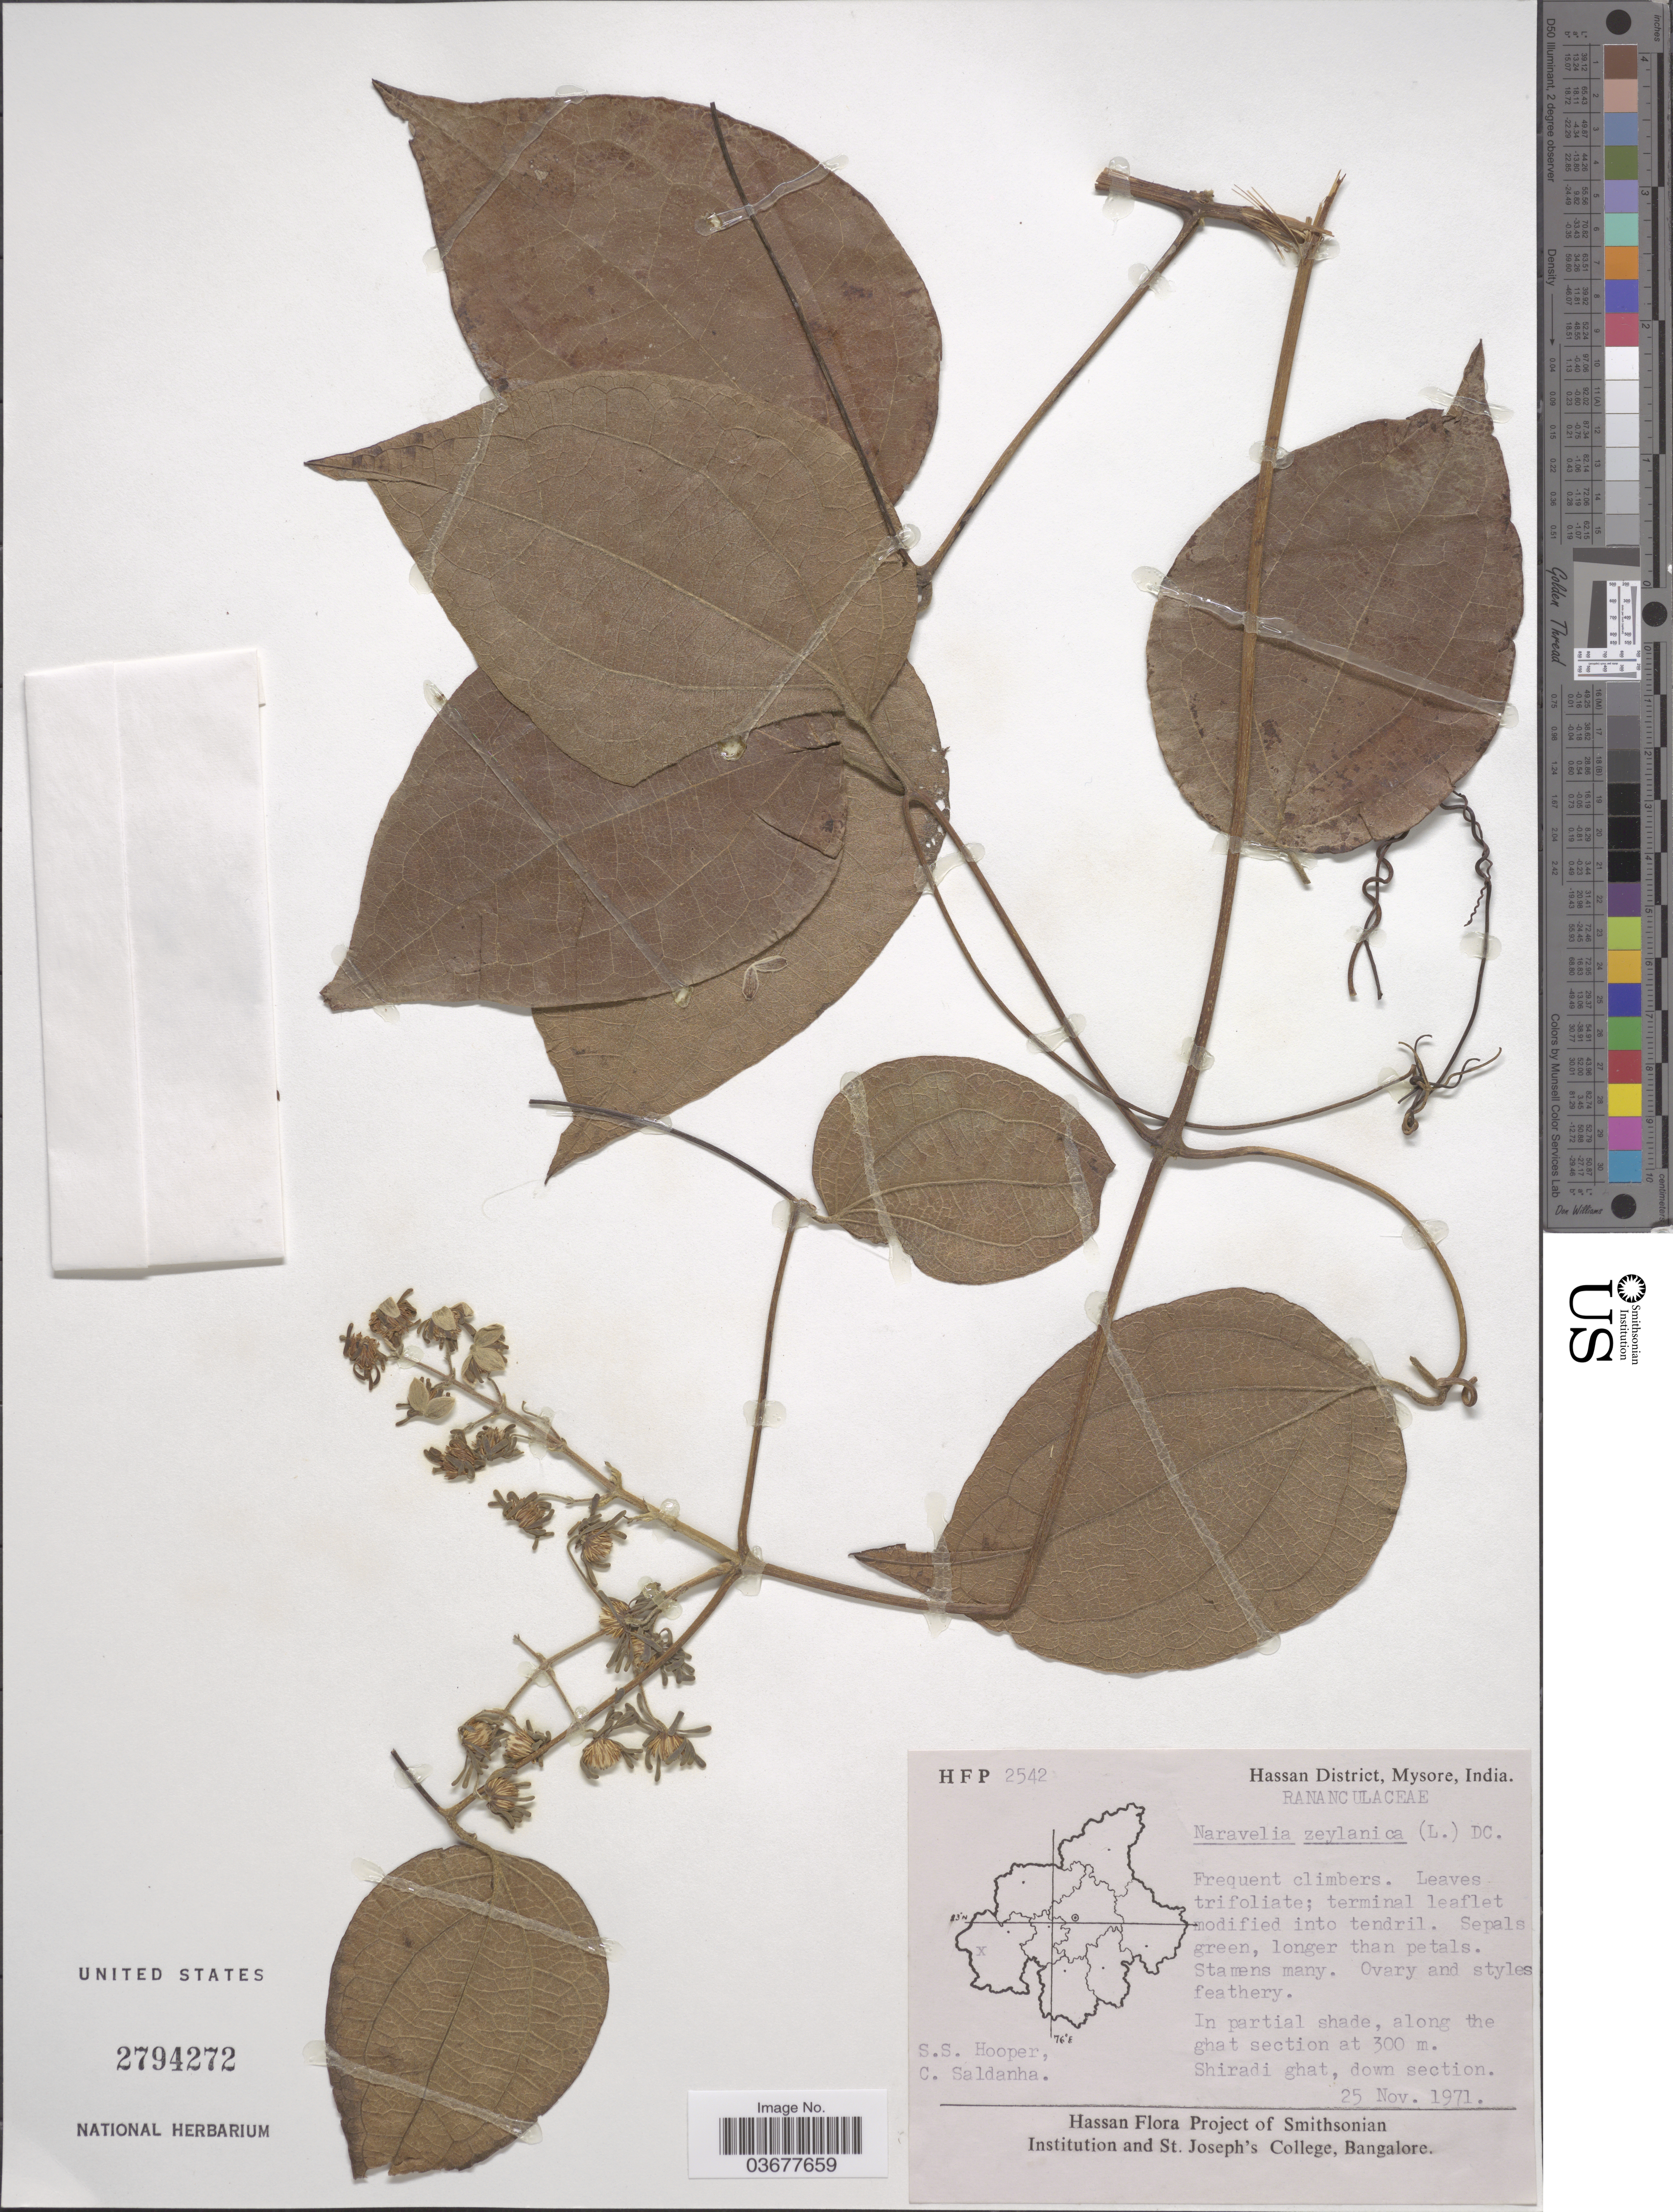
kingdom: Plantae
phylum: Tracheophyta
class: Magnoliopsida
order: Ranunculales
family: Ranunculaceae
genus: Clematis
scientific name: Clematis zeylanica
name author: (L.) Poir.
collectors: S. S. Hooper & C. Saldanha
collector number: HFP2542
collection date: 1971-11-25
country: India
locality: Hassan District, Mysore. Shiradi ghat, down section.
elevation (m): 300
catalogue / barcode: US 2794272